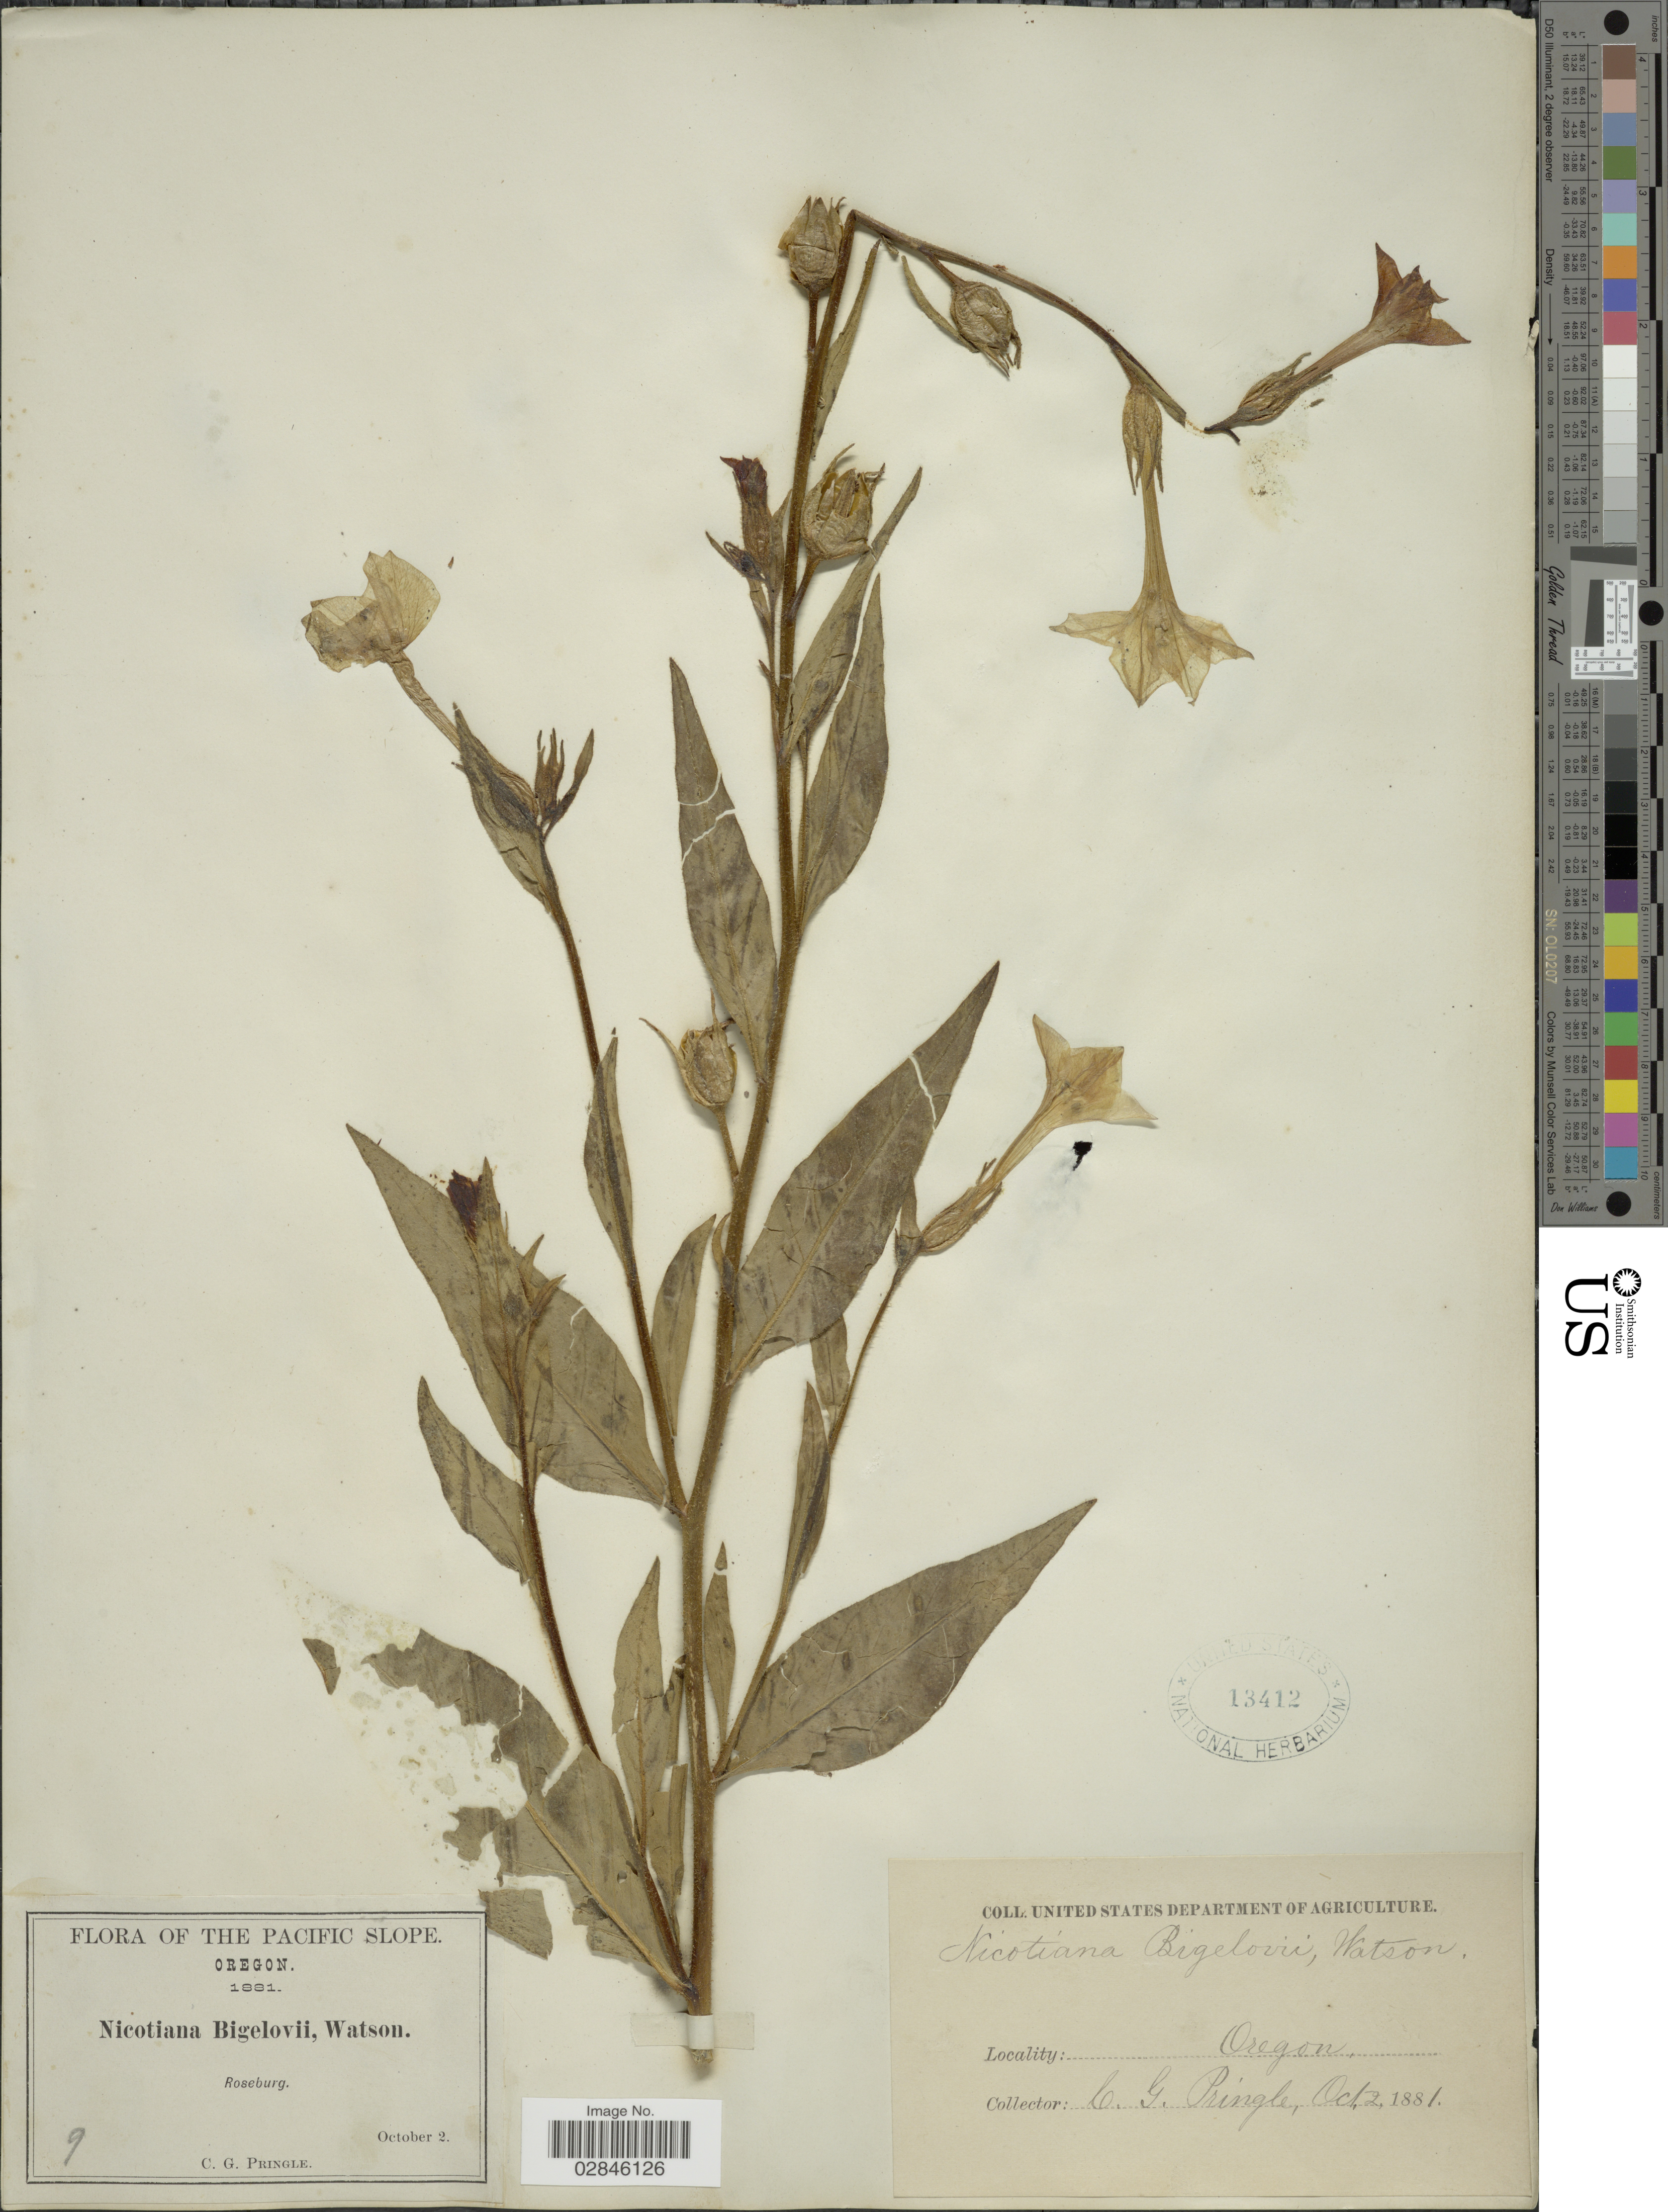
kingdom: Plantae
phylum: Tracheophyta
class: Magnoliopsida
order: Solanales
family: Solanaceae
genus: Nicotiana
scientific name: Nicotiana bigelovii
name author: S. Watson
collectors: C. G. Pringle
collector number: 9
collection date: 1881-10-02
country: United States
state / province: Oregon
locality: The Pacific Slope. Roseburg.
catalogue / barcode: US 13412